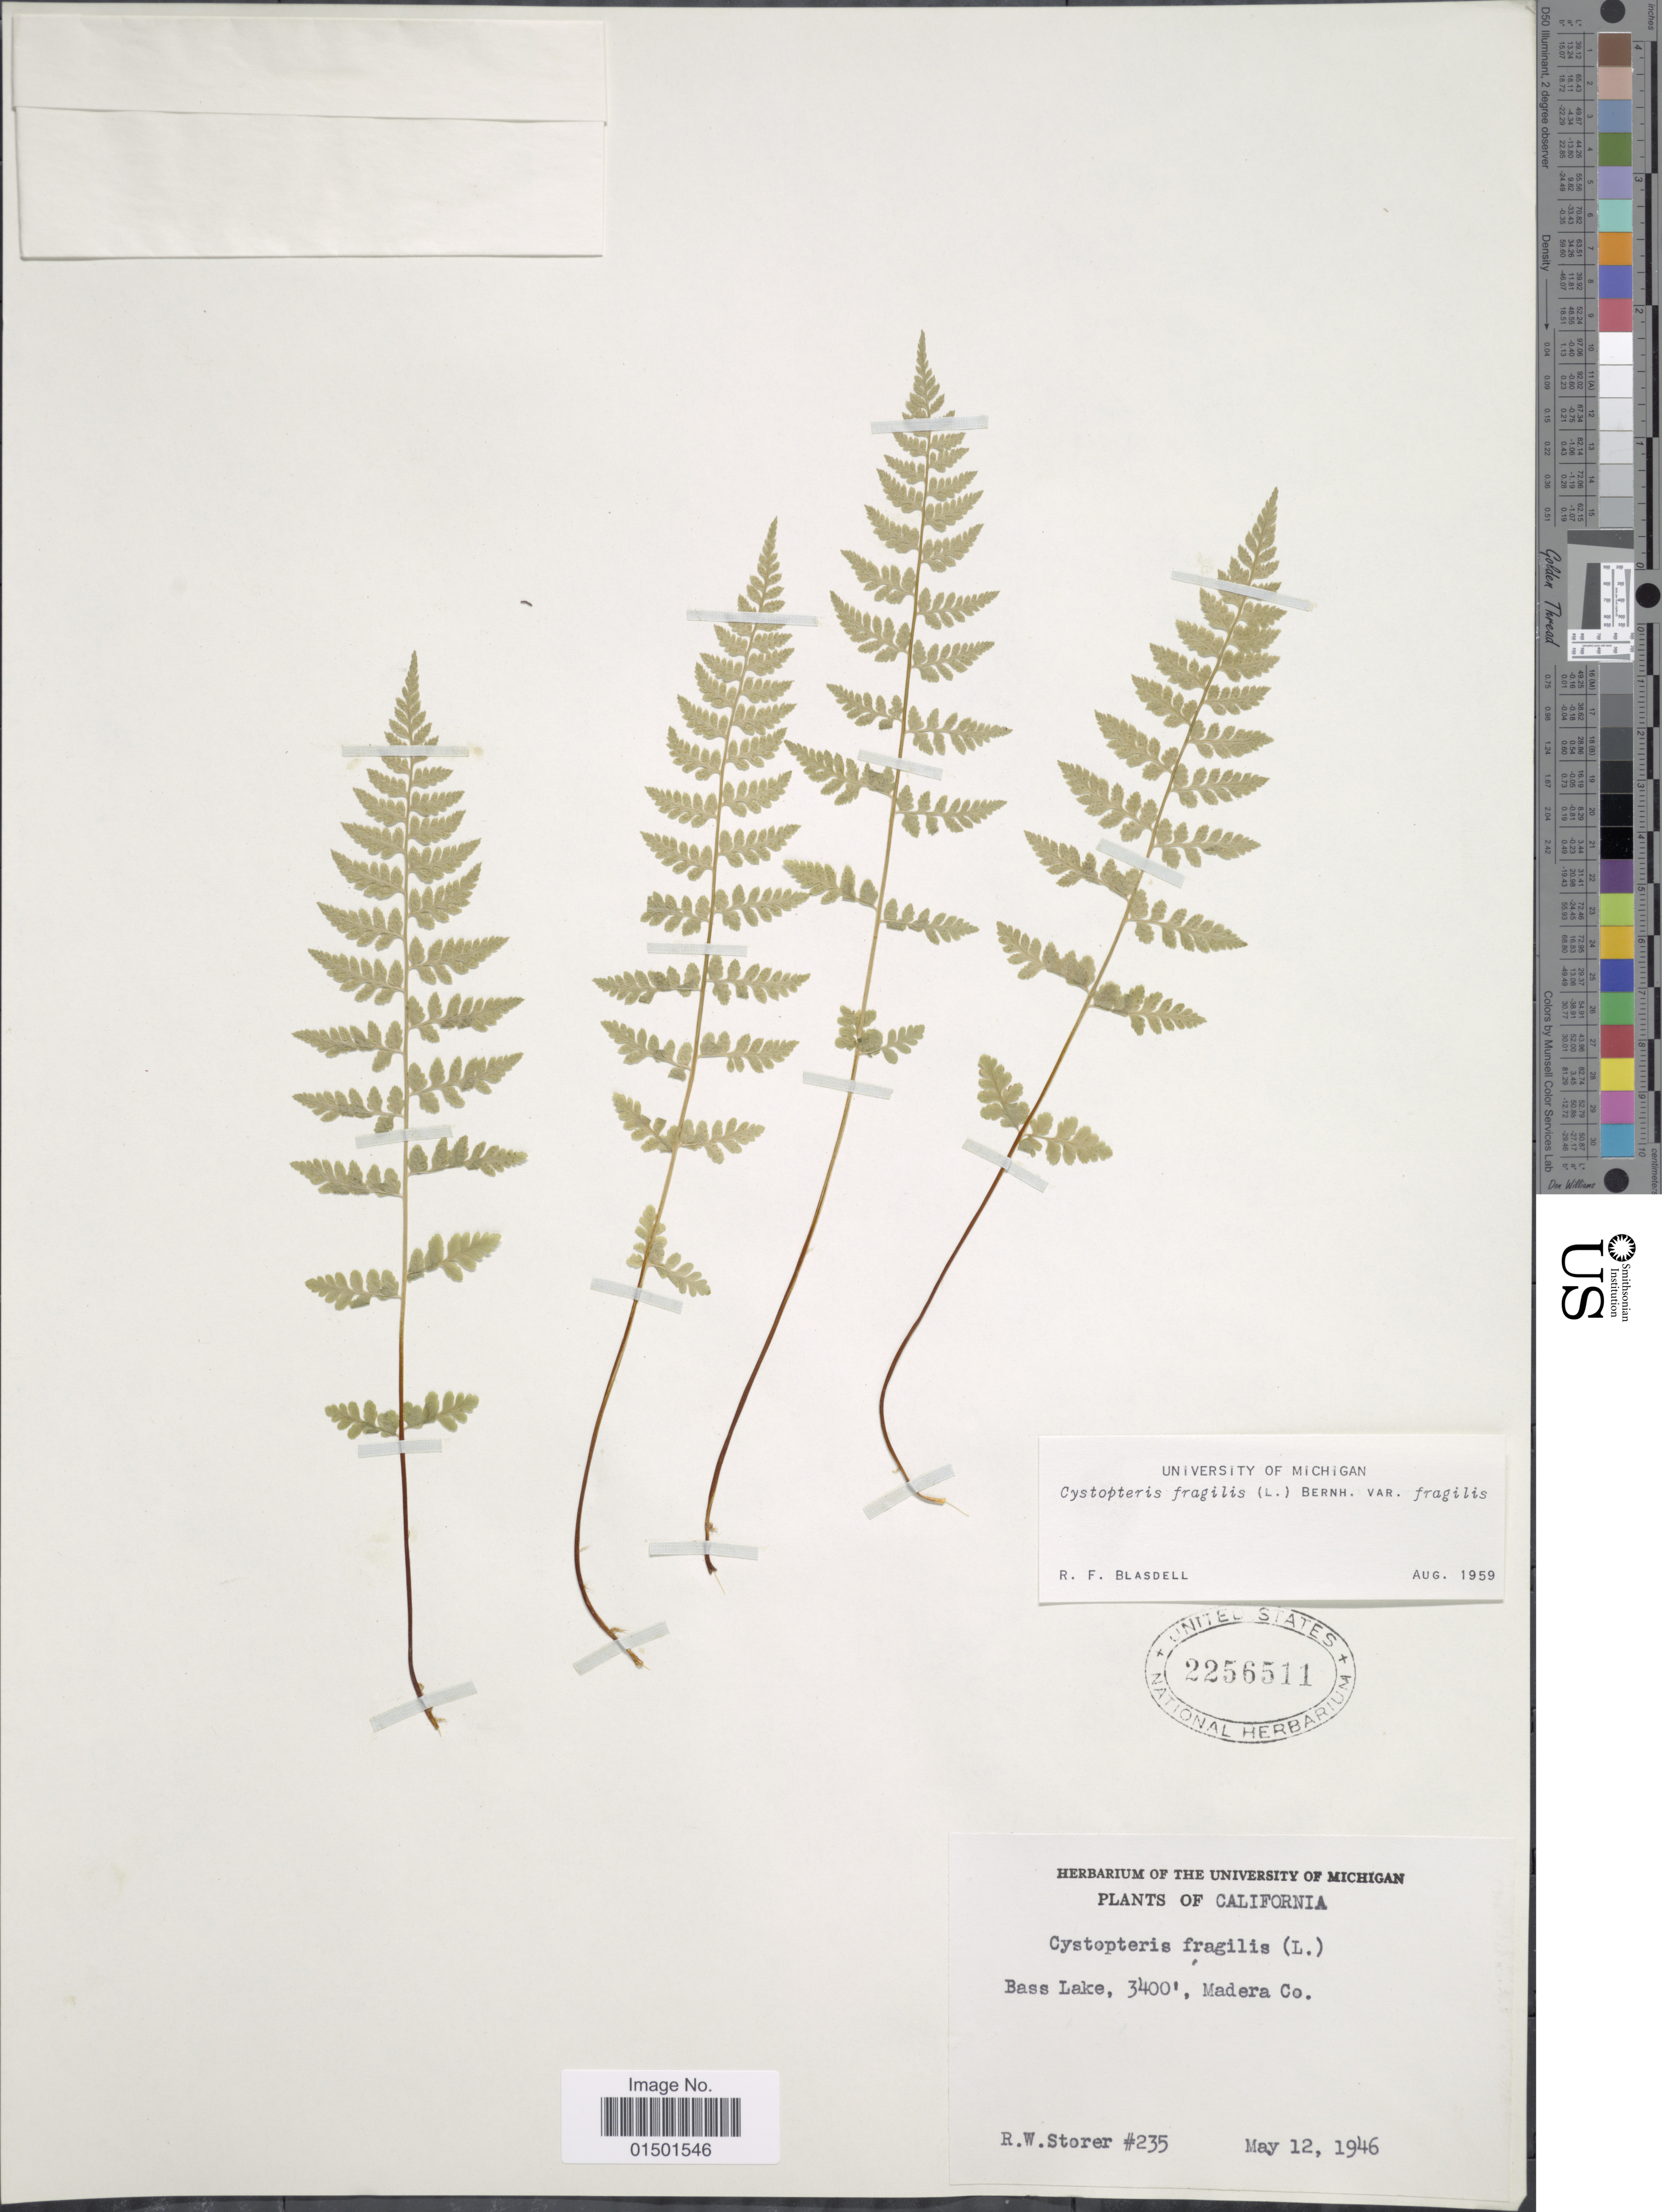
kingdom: Plantae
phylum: Tracheophyta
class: Polypodiopsida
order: Polypodiales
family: Cystopteridaceae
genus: Cystopteris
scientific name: Cystopteris fragilis var. fragilis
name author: (L.) Bernh.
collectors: R. Storer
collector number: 235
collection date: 1946-05-12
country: United States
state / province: California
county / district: Madera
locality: Bass Lake, Madera Co.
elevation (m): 1036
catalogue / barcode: US 2256511